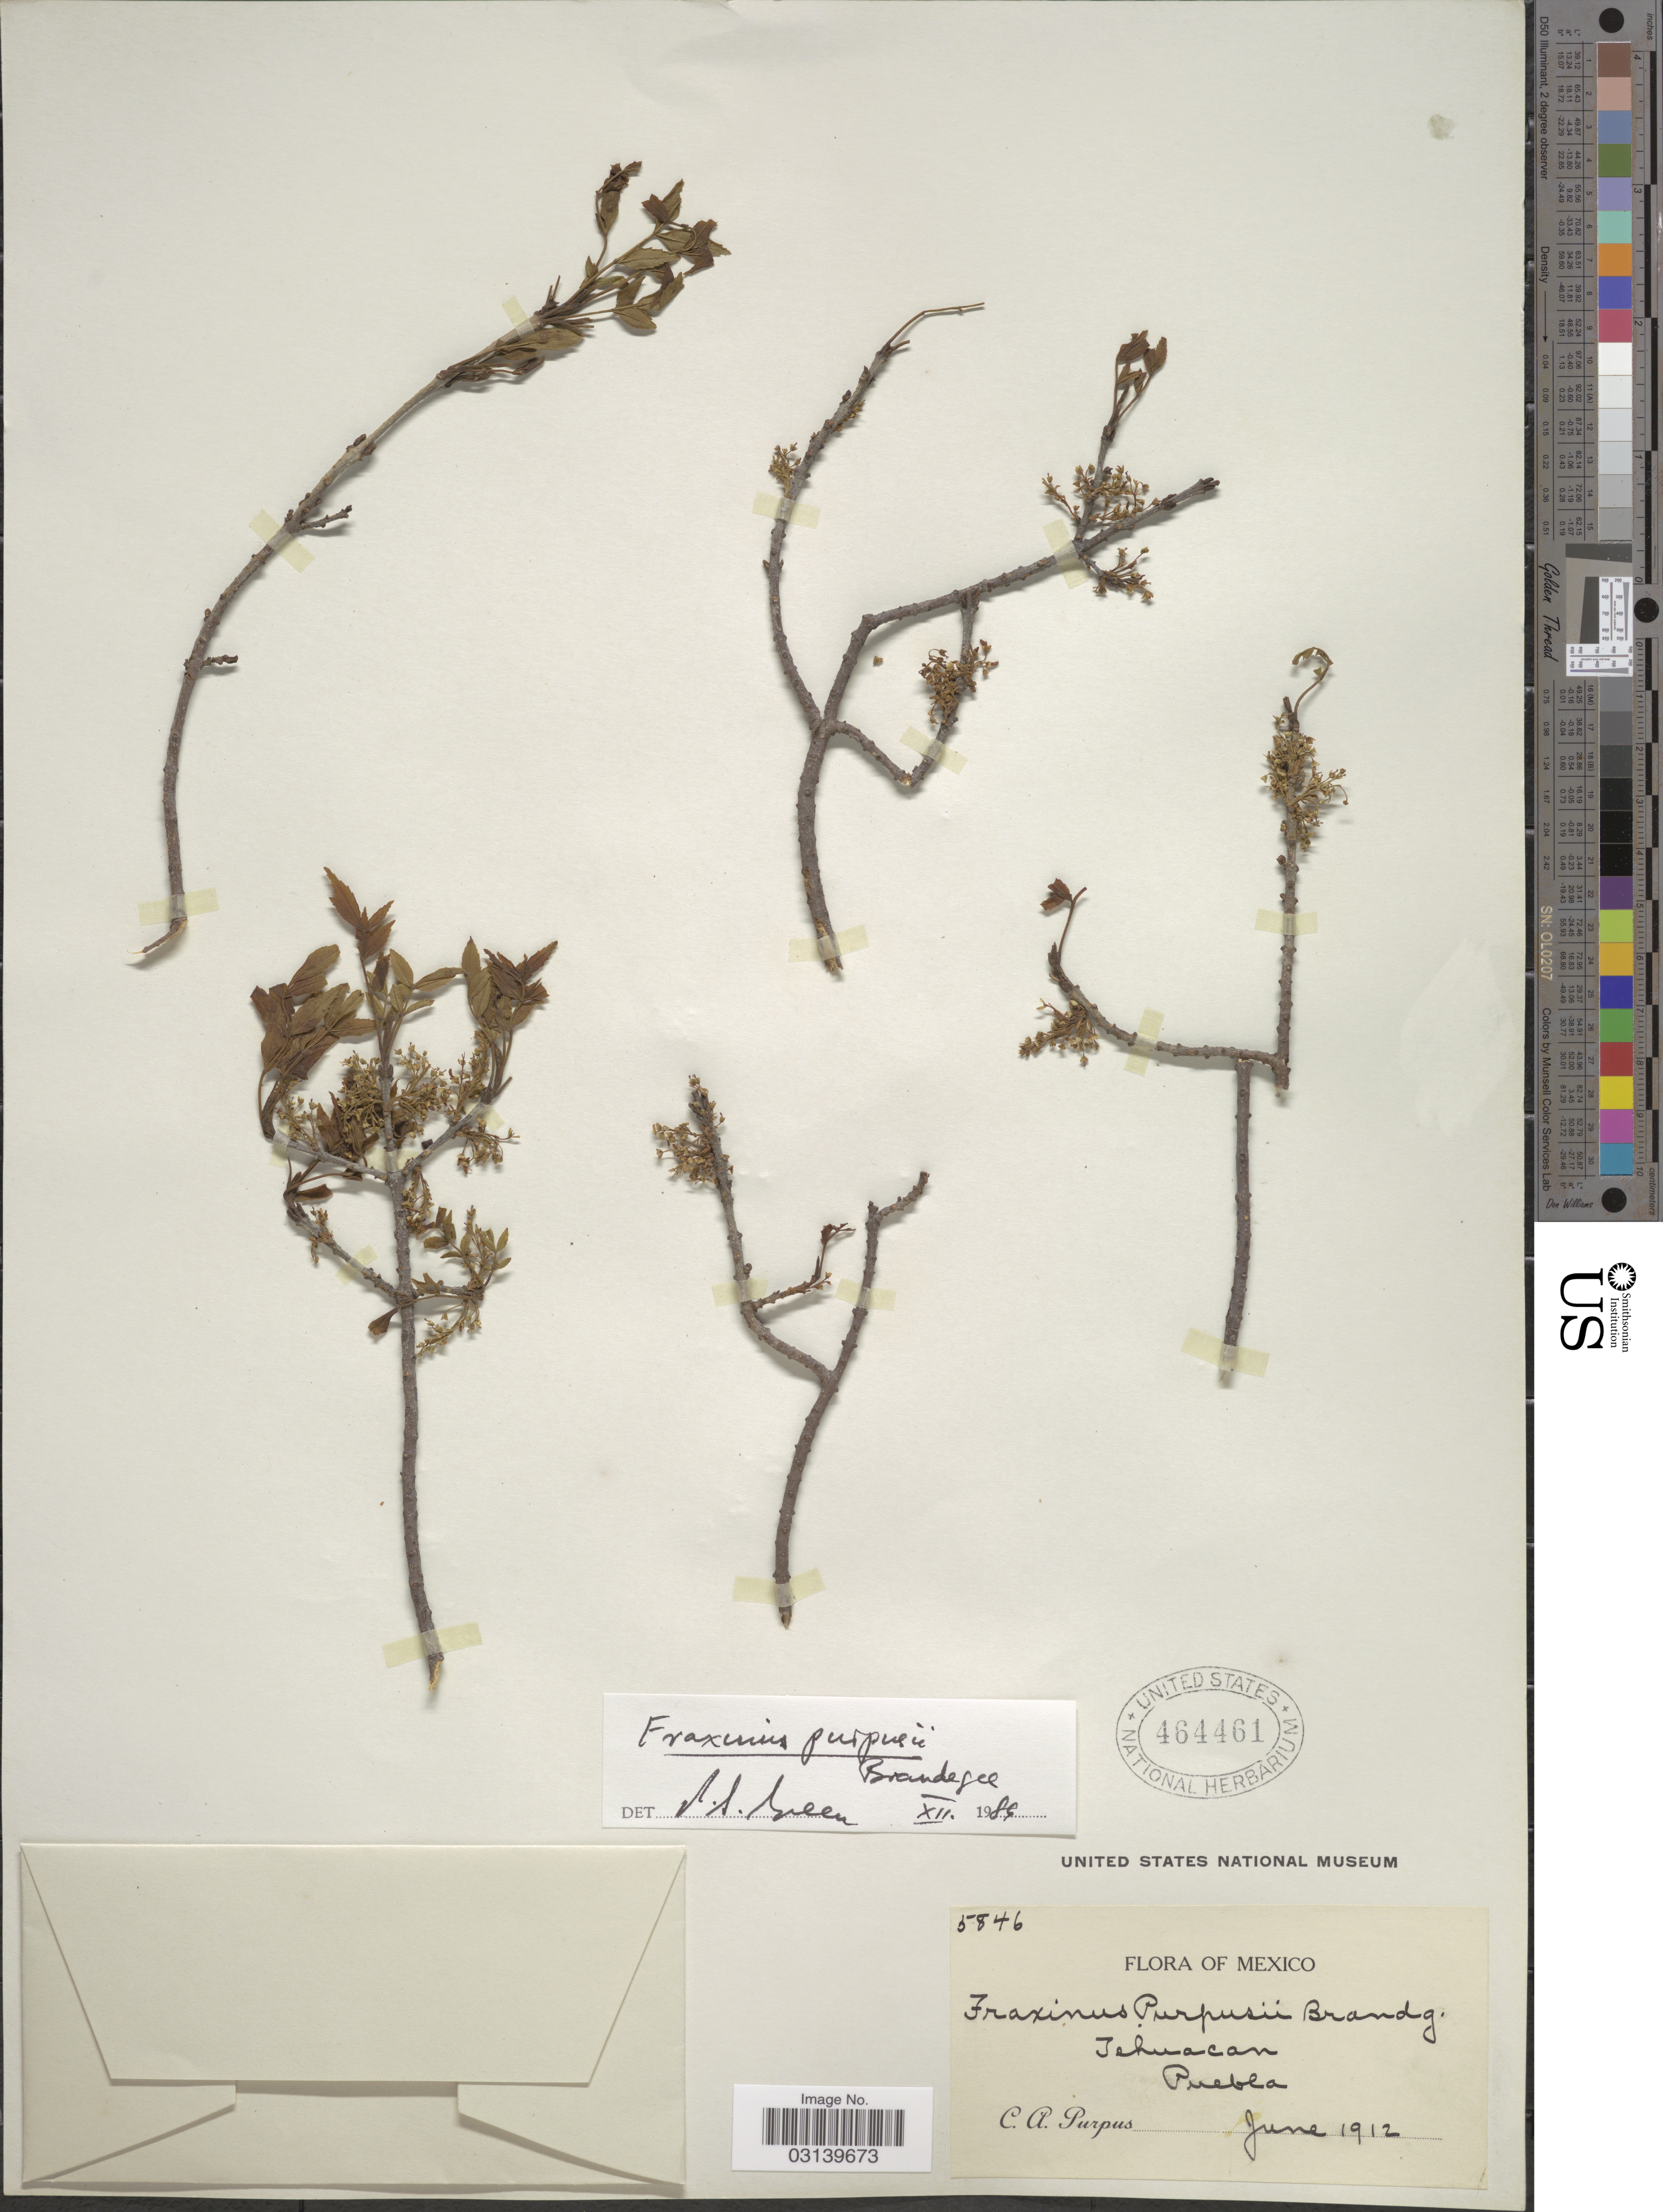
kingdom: Plantae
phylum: Tracheophyta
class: Magnoliopsida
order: Lamiales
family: Oleaceae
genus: Fraxinus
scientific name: Fraxinus purpusii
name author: Brandegee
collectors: C. A. Purpus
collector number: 5846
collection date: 1912-06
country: Mexico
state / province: Puebla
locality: Tehuacan.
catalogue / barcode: US 464461